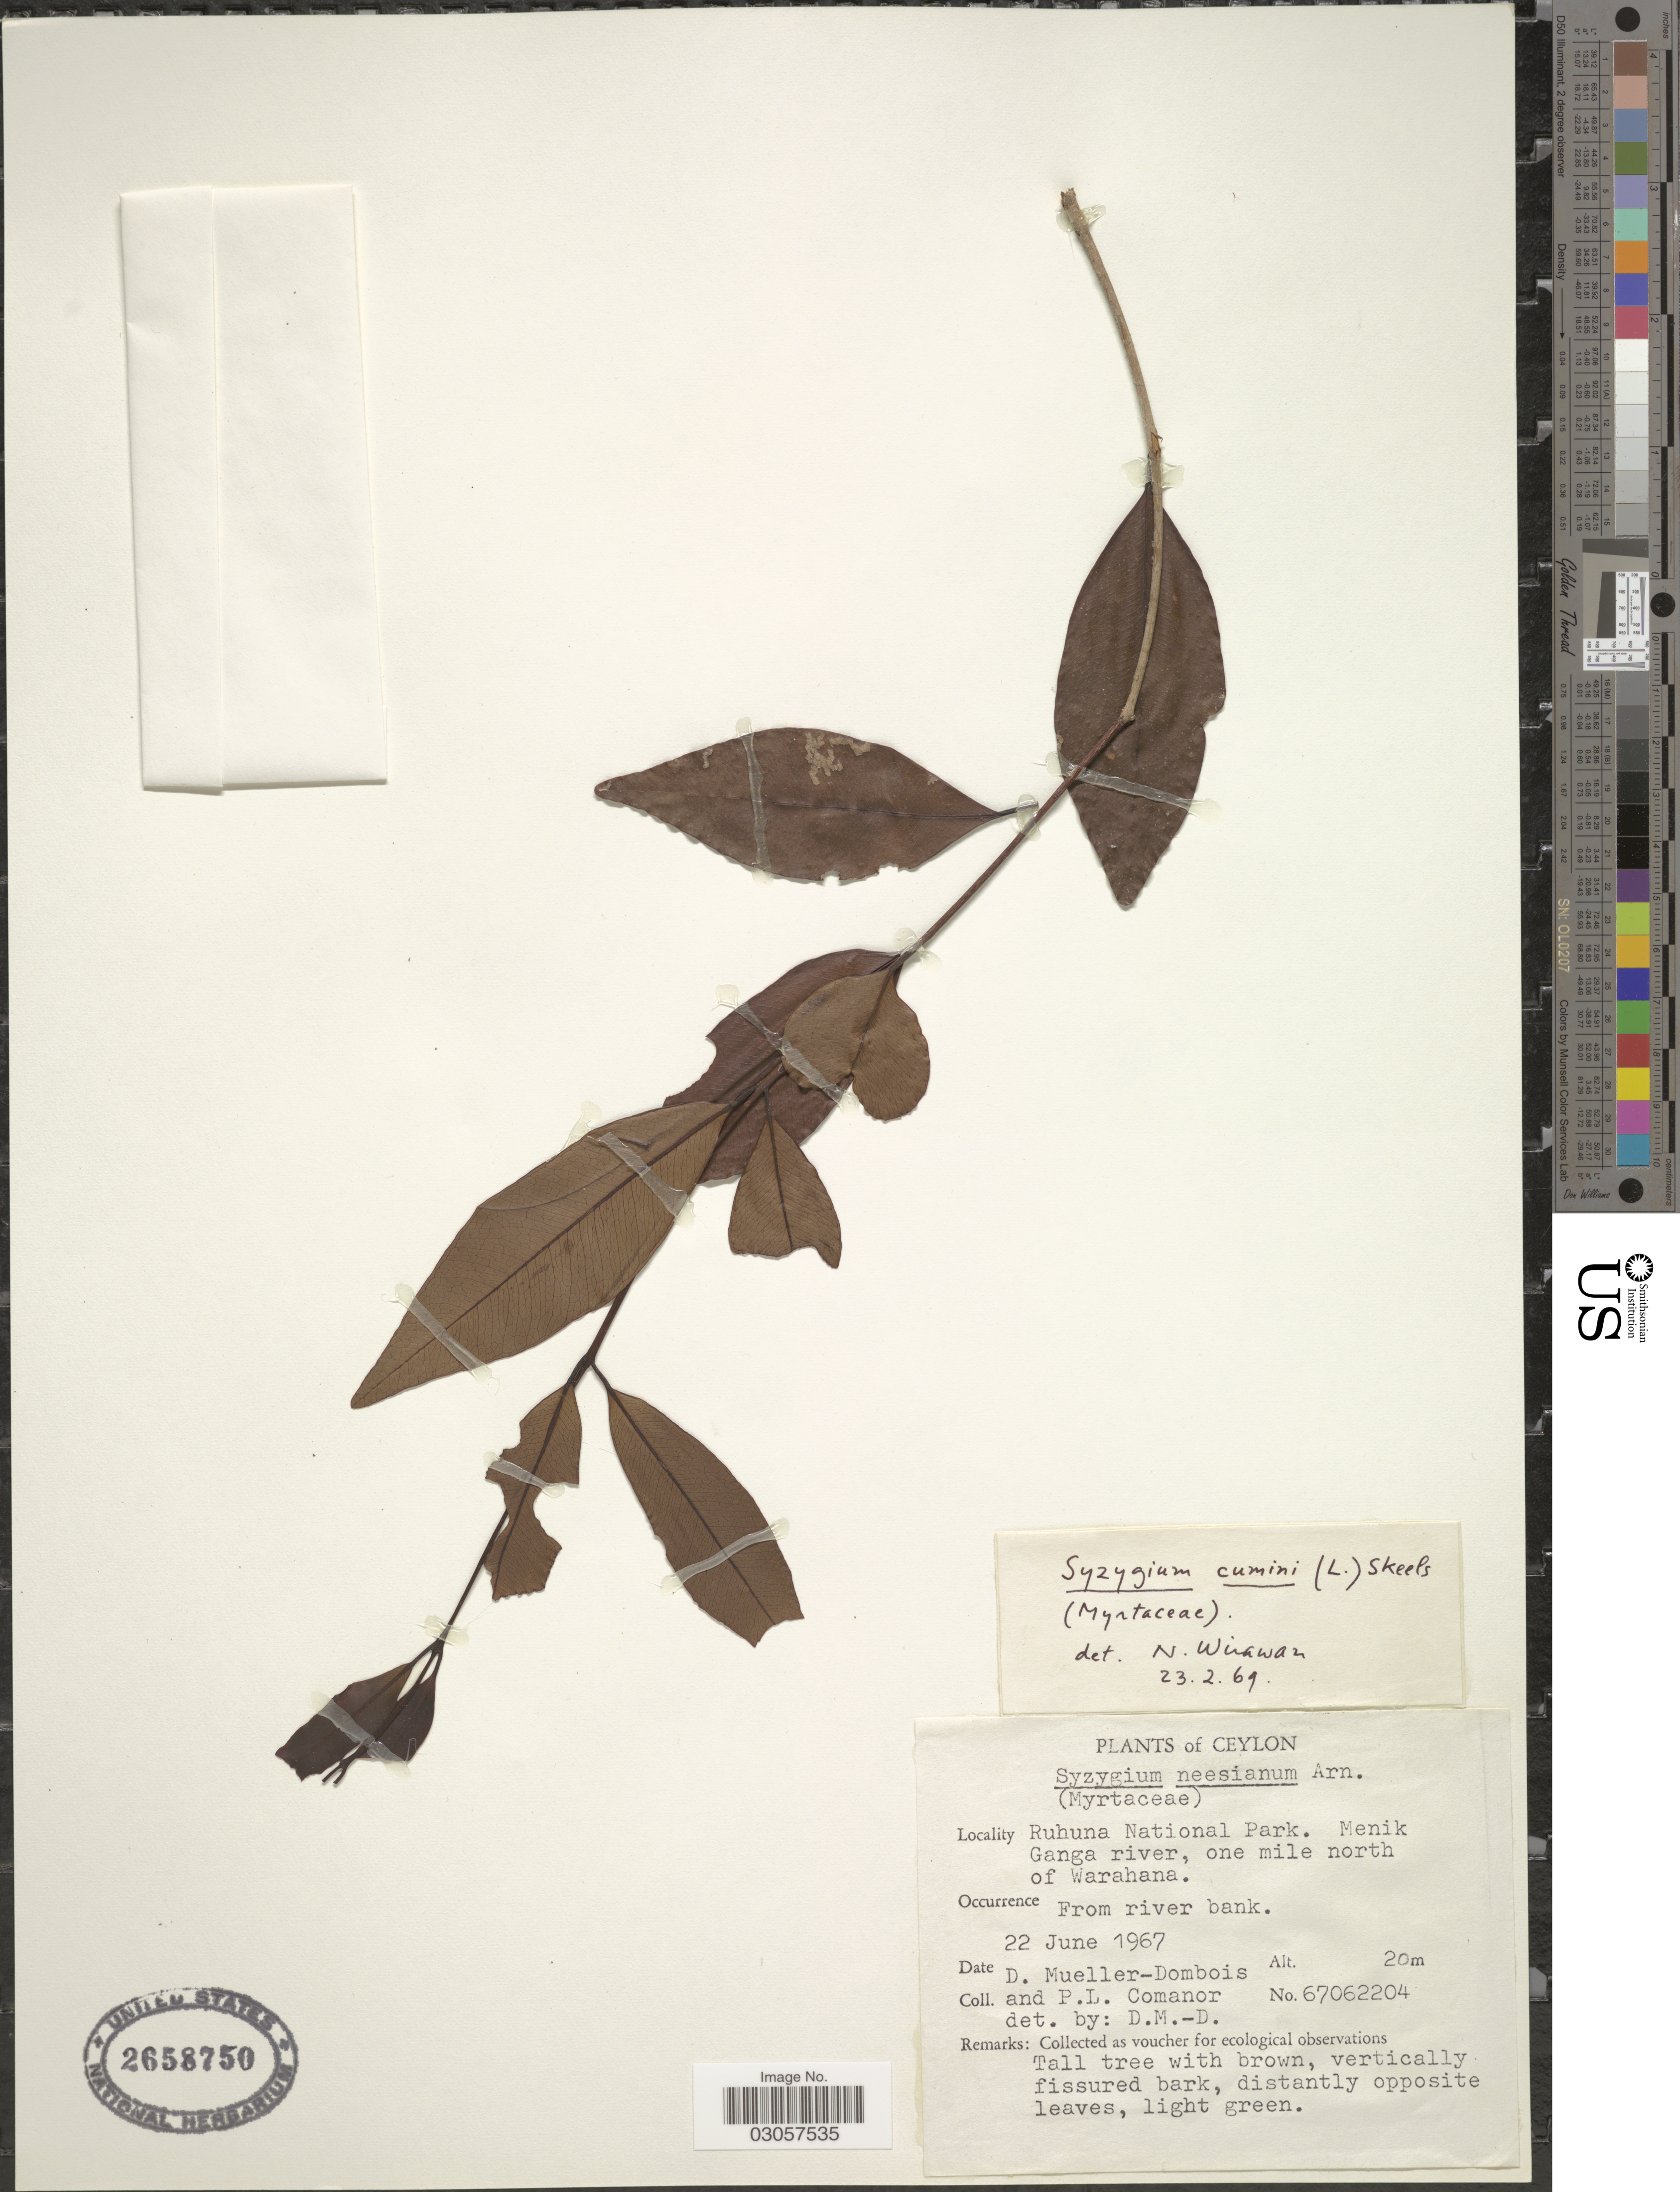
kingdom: Plantae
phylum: Tracheophyta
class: Magnoliopsida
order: Myrtales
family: Myrtaceae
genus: Syzygium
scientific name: Syzygium cumini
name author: (L.) Skeels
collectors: D. Mueller-Dombois & P. Comanor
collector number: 67062204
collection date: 1967-06-22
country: Sri Lanka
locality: Ceylon, Ruhuna National Park, Menik Ganga river, one mile north of Warahana, From river bank.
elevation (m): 20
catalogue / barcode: US 2658750